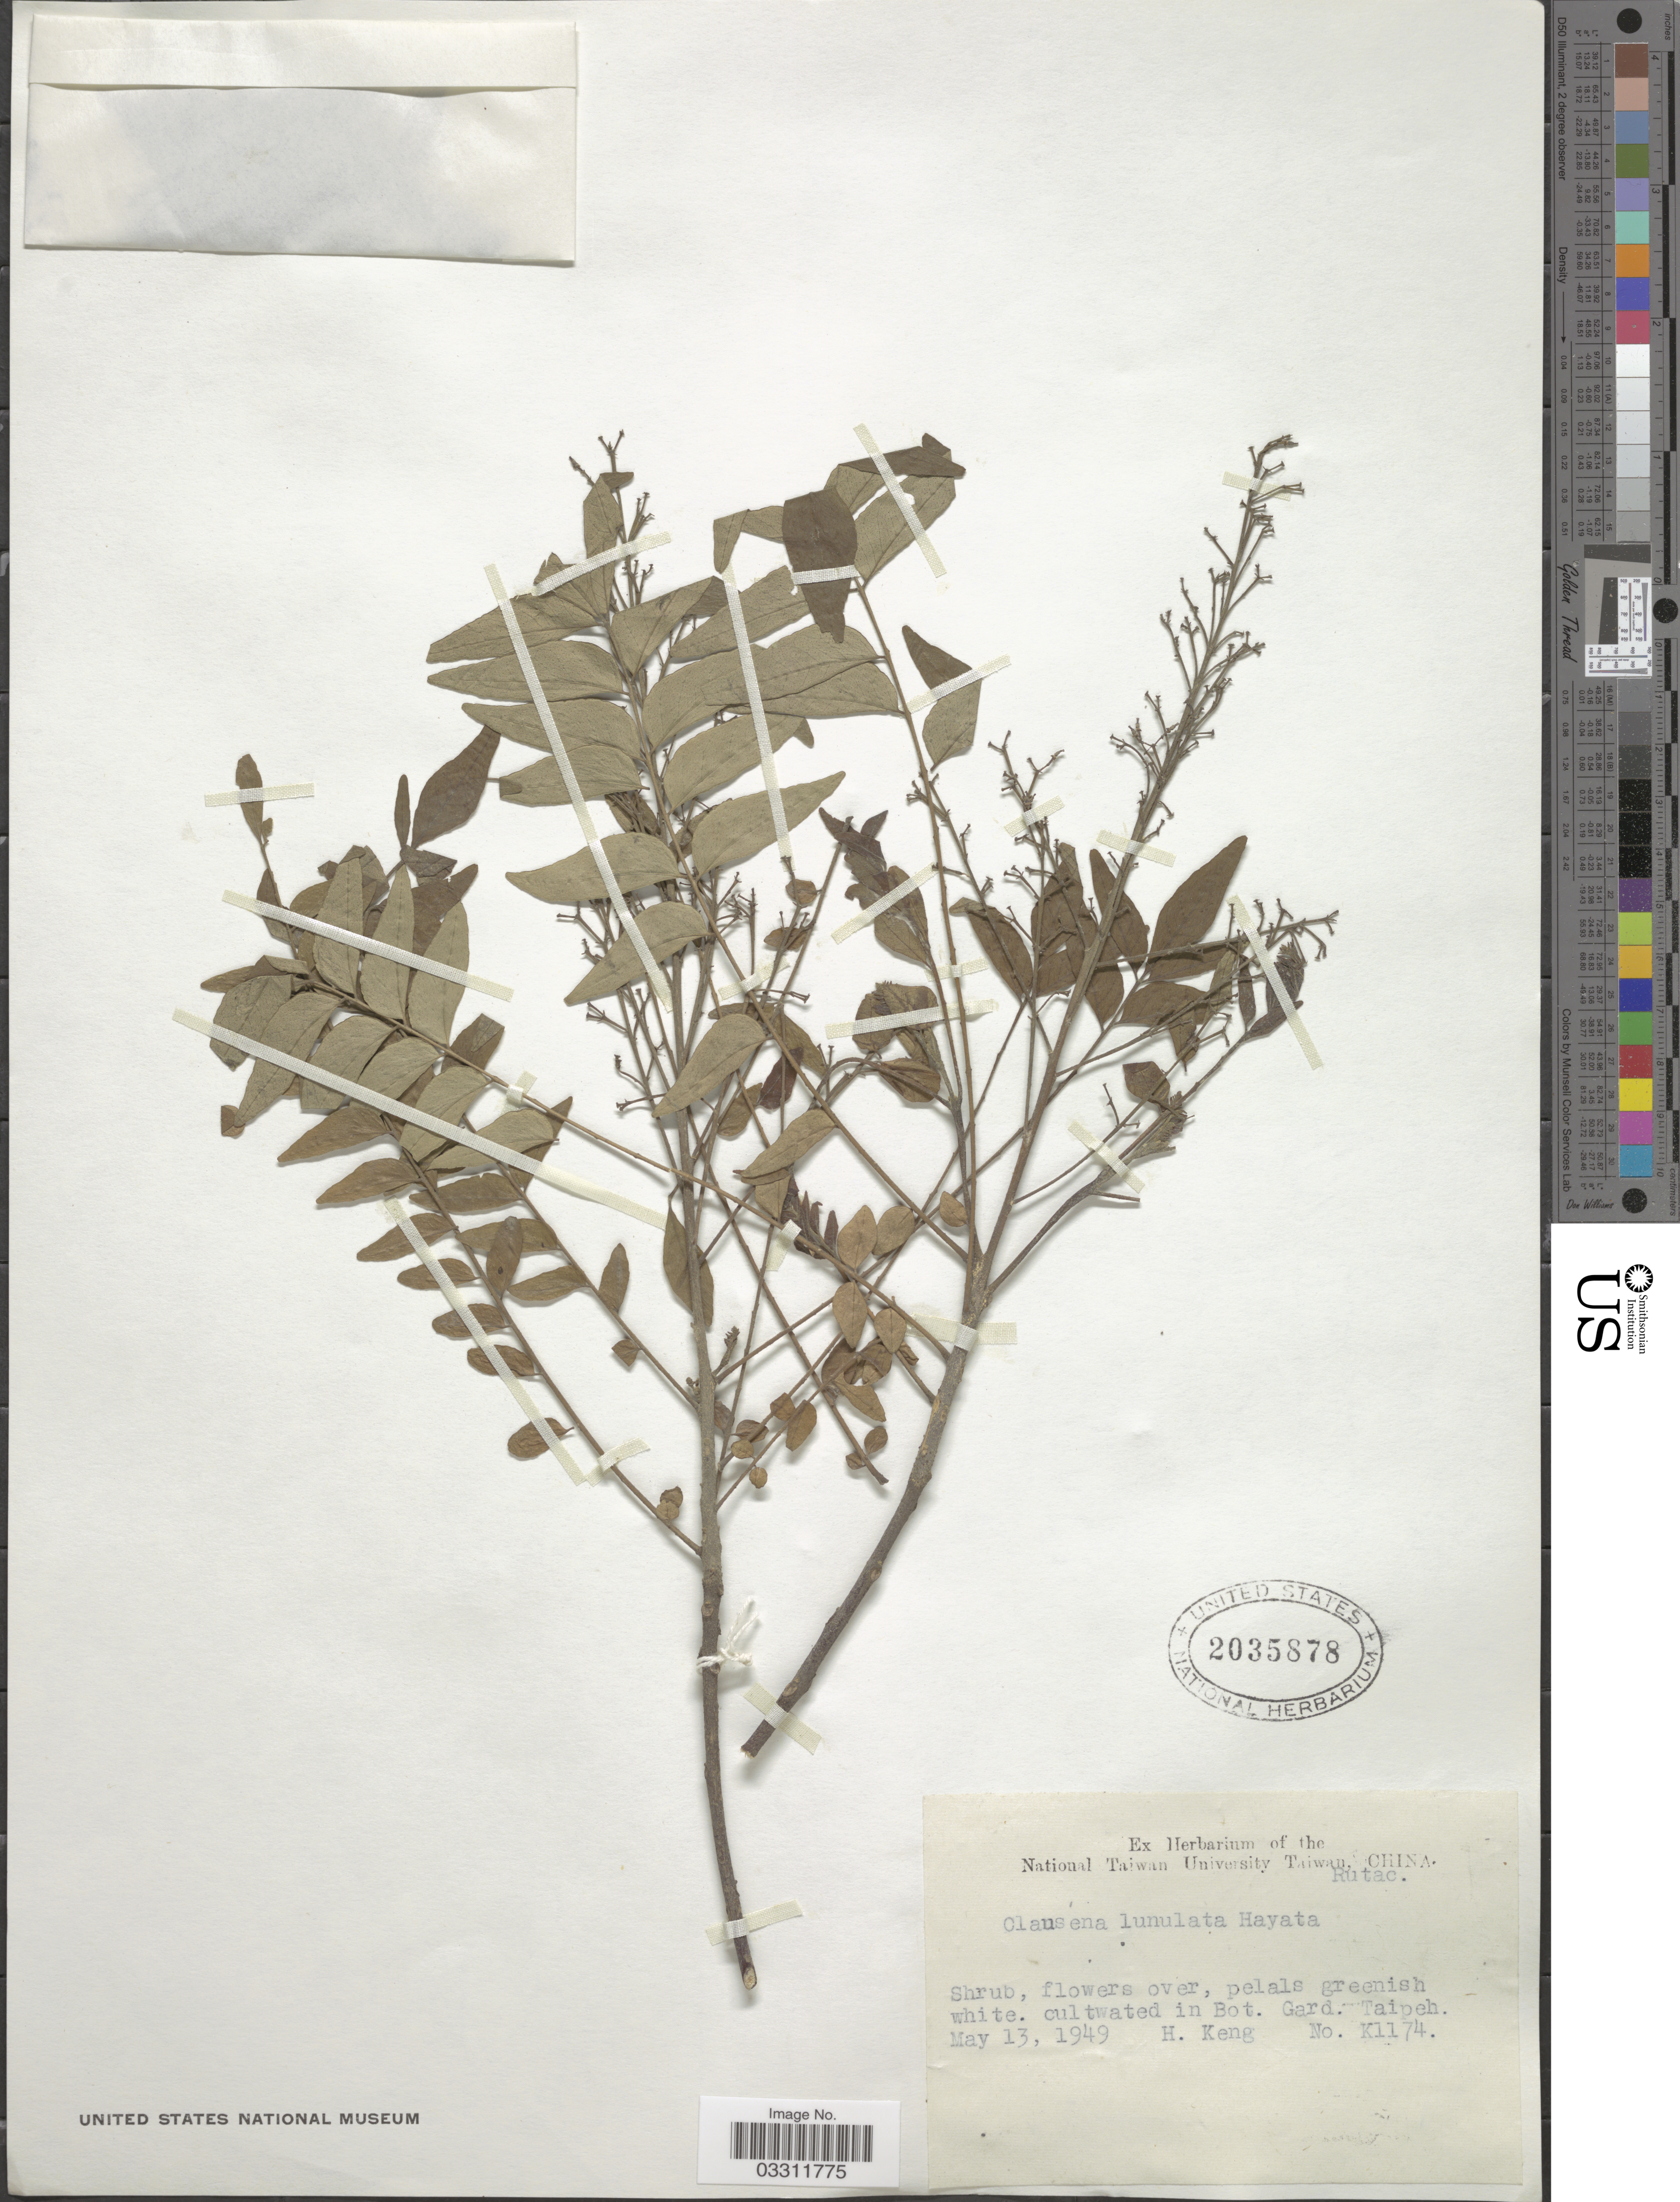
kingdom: Plantae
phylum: Tracheophyta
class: Magnoliopsida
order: Sapindales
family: Rutaceae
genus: Clausena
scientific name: Clausena lunulata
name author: Hayata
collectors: H. Keng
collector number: K1174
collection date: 1949-05-13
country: Taiwan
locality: Bot. Gard. Taipeh.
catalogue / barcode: US 2035878